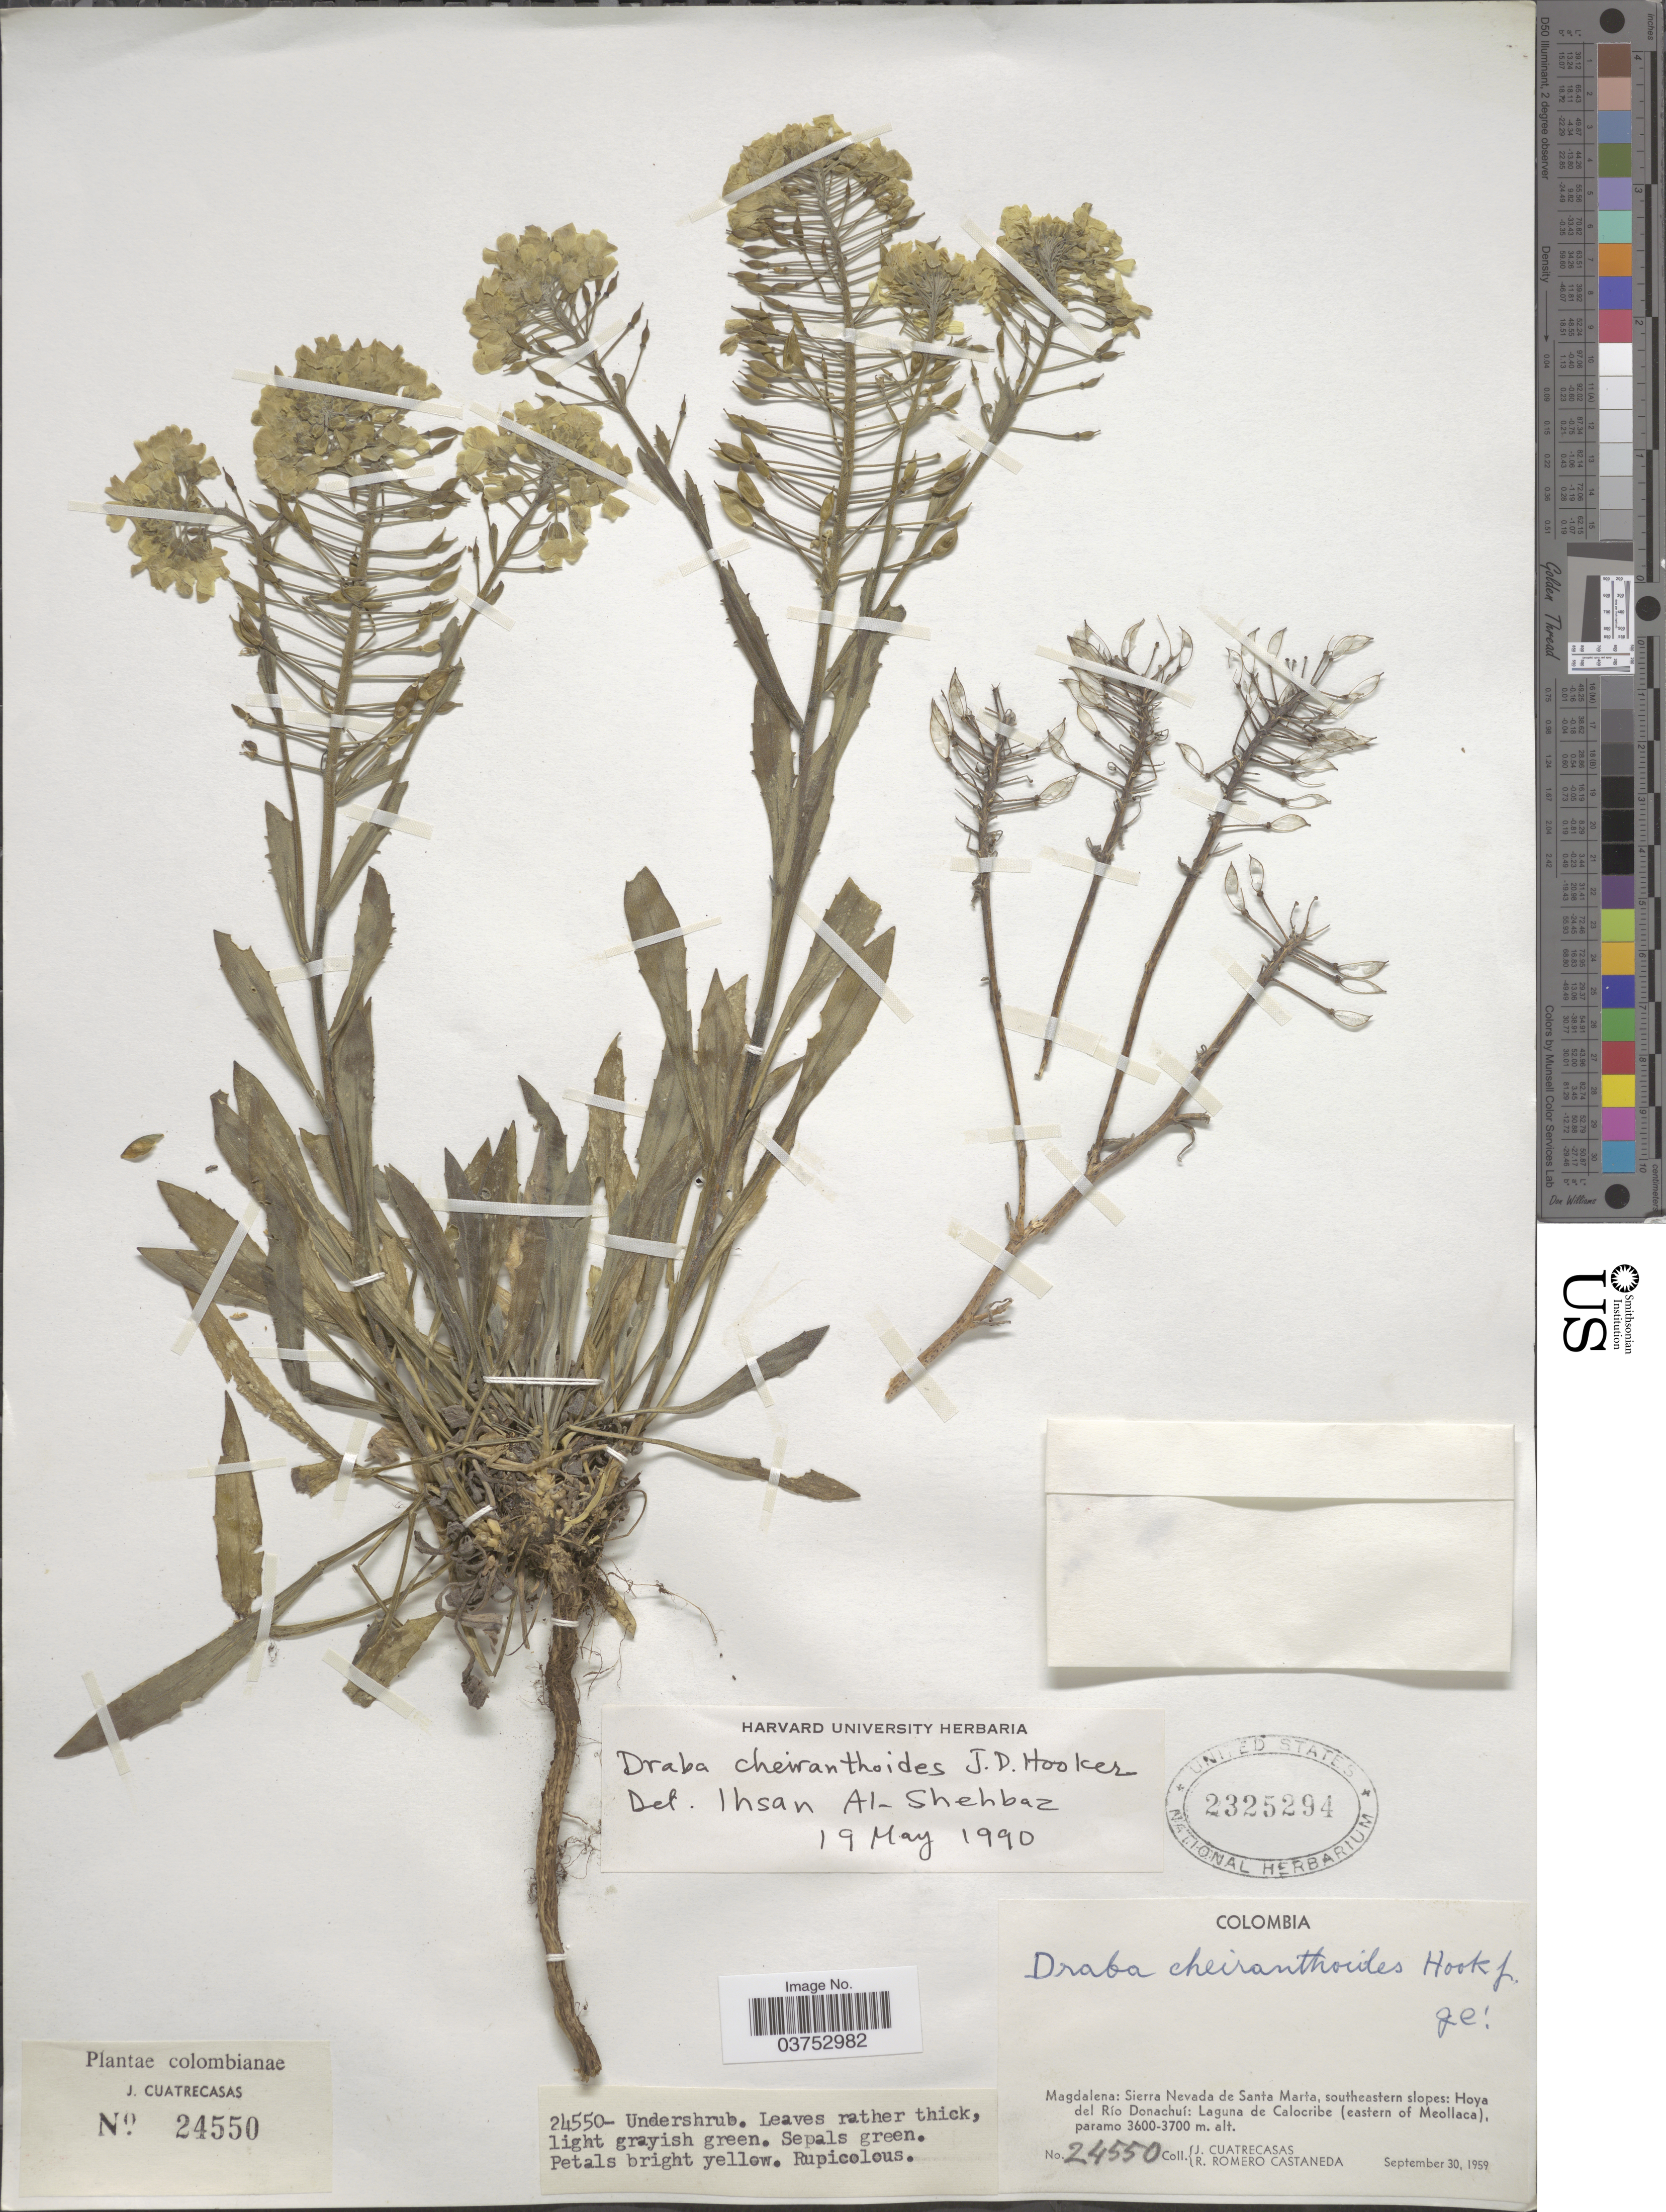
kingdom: Plantae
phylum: Tracheophyta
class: Magnoliopsida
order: Brassicales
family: Brassicaceae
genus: Draba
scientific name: Draba cheiranthoides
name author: (A. Gray) Hook. f.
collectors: J. Cuatrecasas & R. Romero Castañeda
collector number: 24550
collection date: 1959-09-30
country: Colombia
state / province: Magdalena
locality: Sierra Nevada de Santa Marta, southeastern slopes: Hoya del Río Donachuí: Laguna de Calocribe (eastern of Meollaca).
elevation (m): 3600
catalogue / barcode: US 2325294